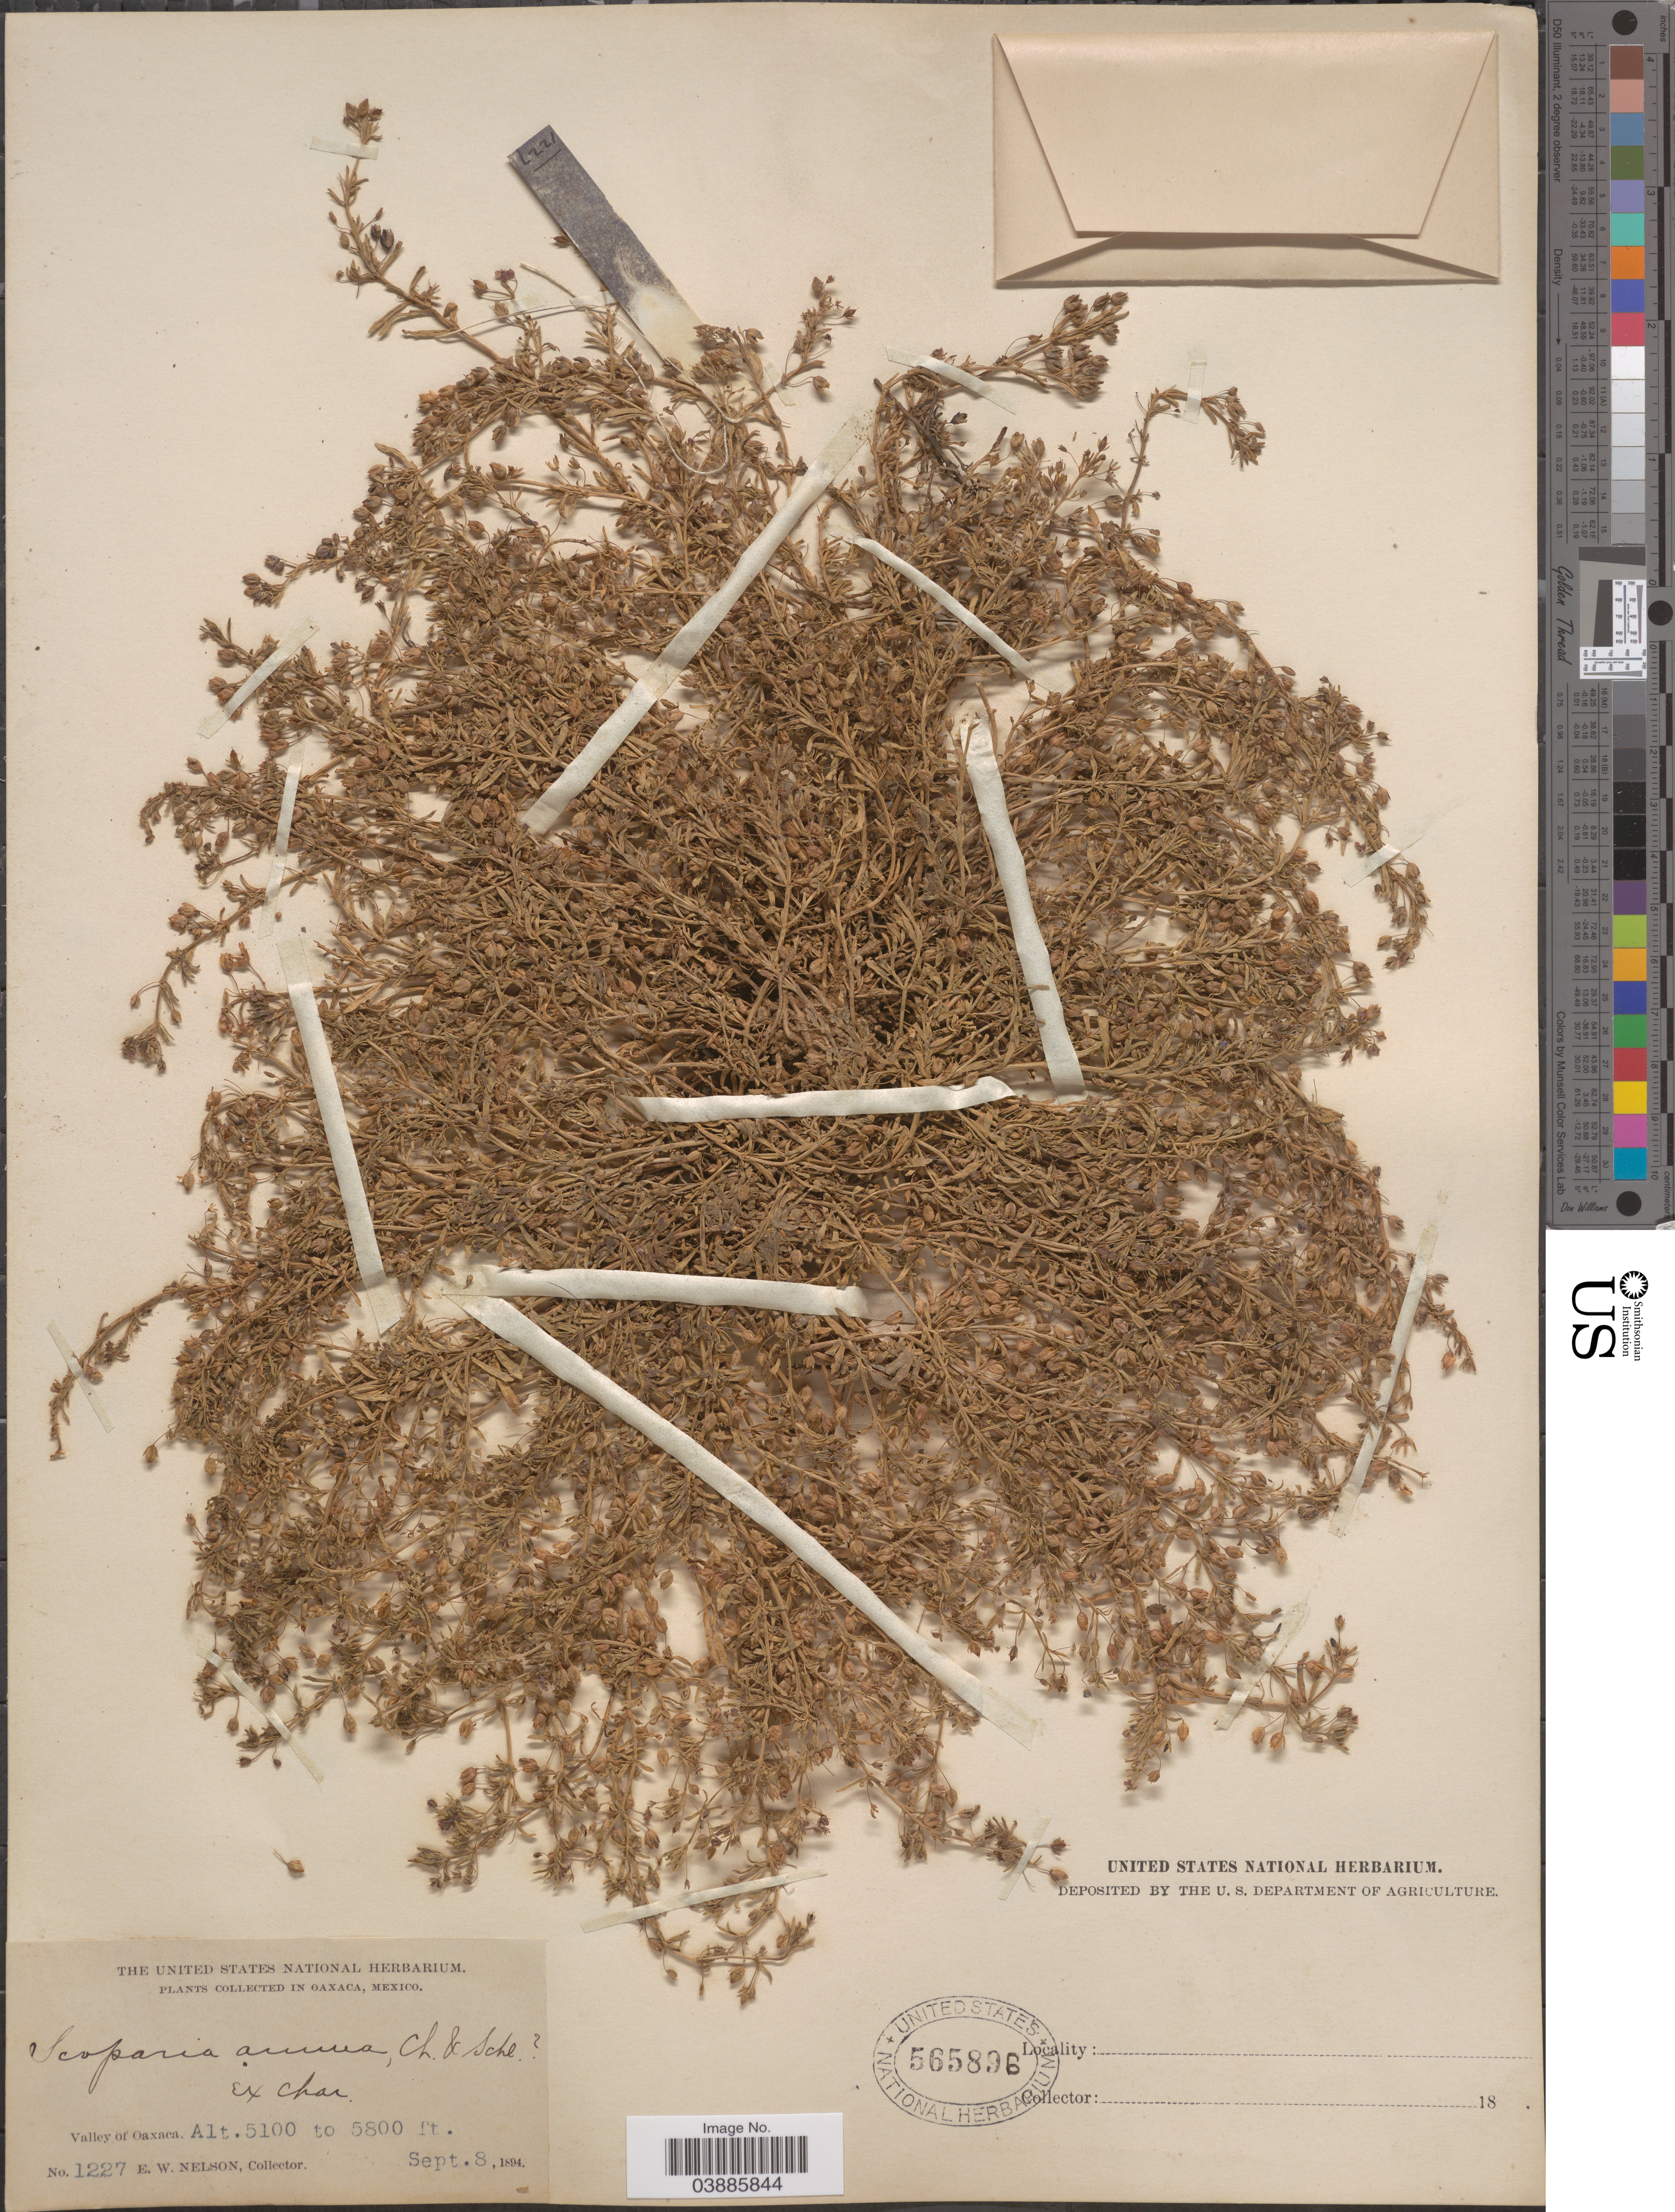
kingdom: Plantae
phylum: Tracheophyta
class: Magnoliopsida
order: Lamiales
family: Plantaginaceae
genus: Scoparia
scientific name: Scoparia annua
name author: Cham. ex Schltdl.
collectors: E. W. Nelson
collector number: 1227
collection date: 1894-09-08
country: Mexico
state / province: Oaxaca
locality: Valley of Oaxaca.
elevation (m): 1554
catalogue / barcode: US 565896